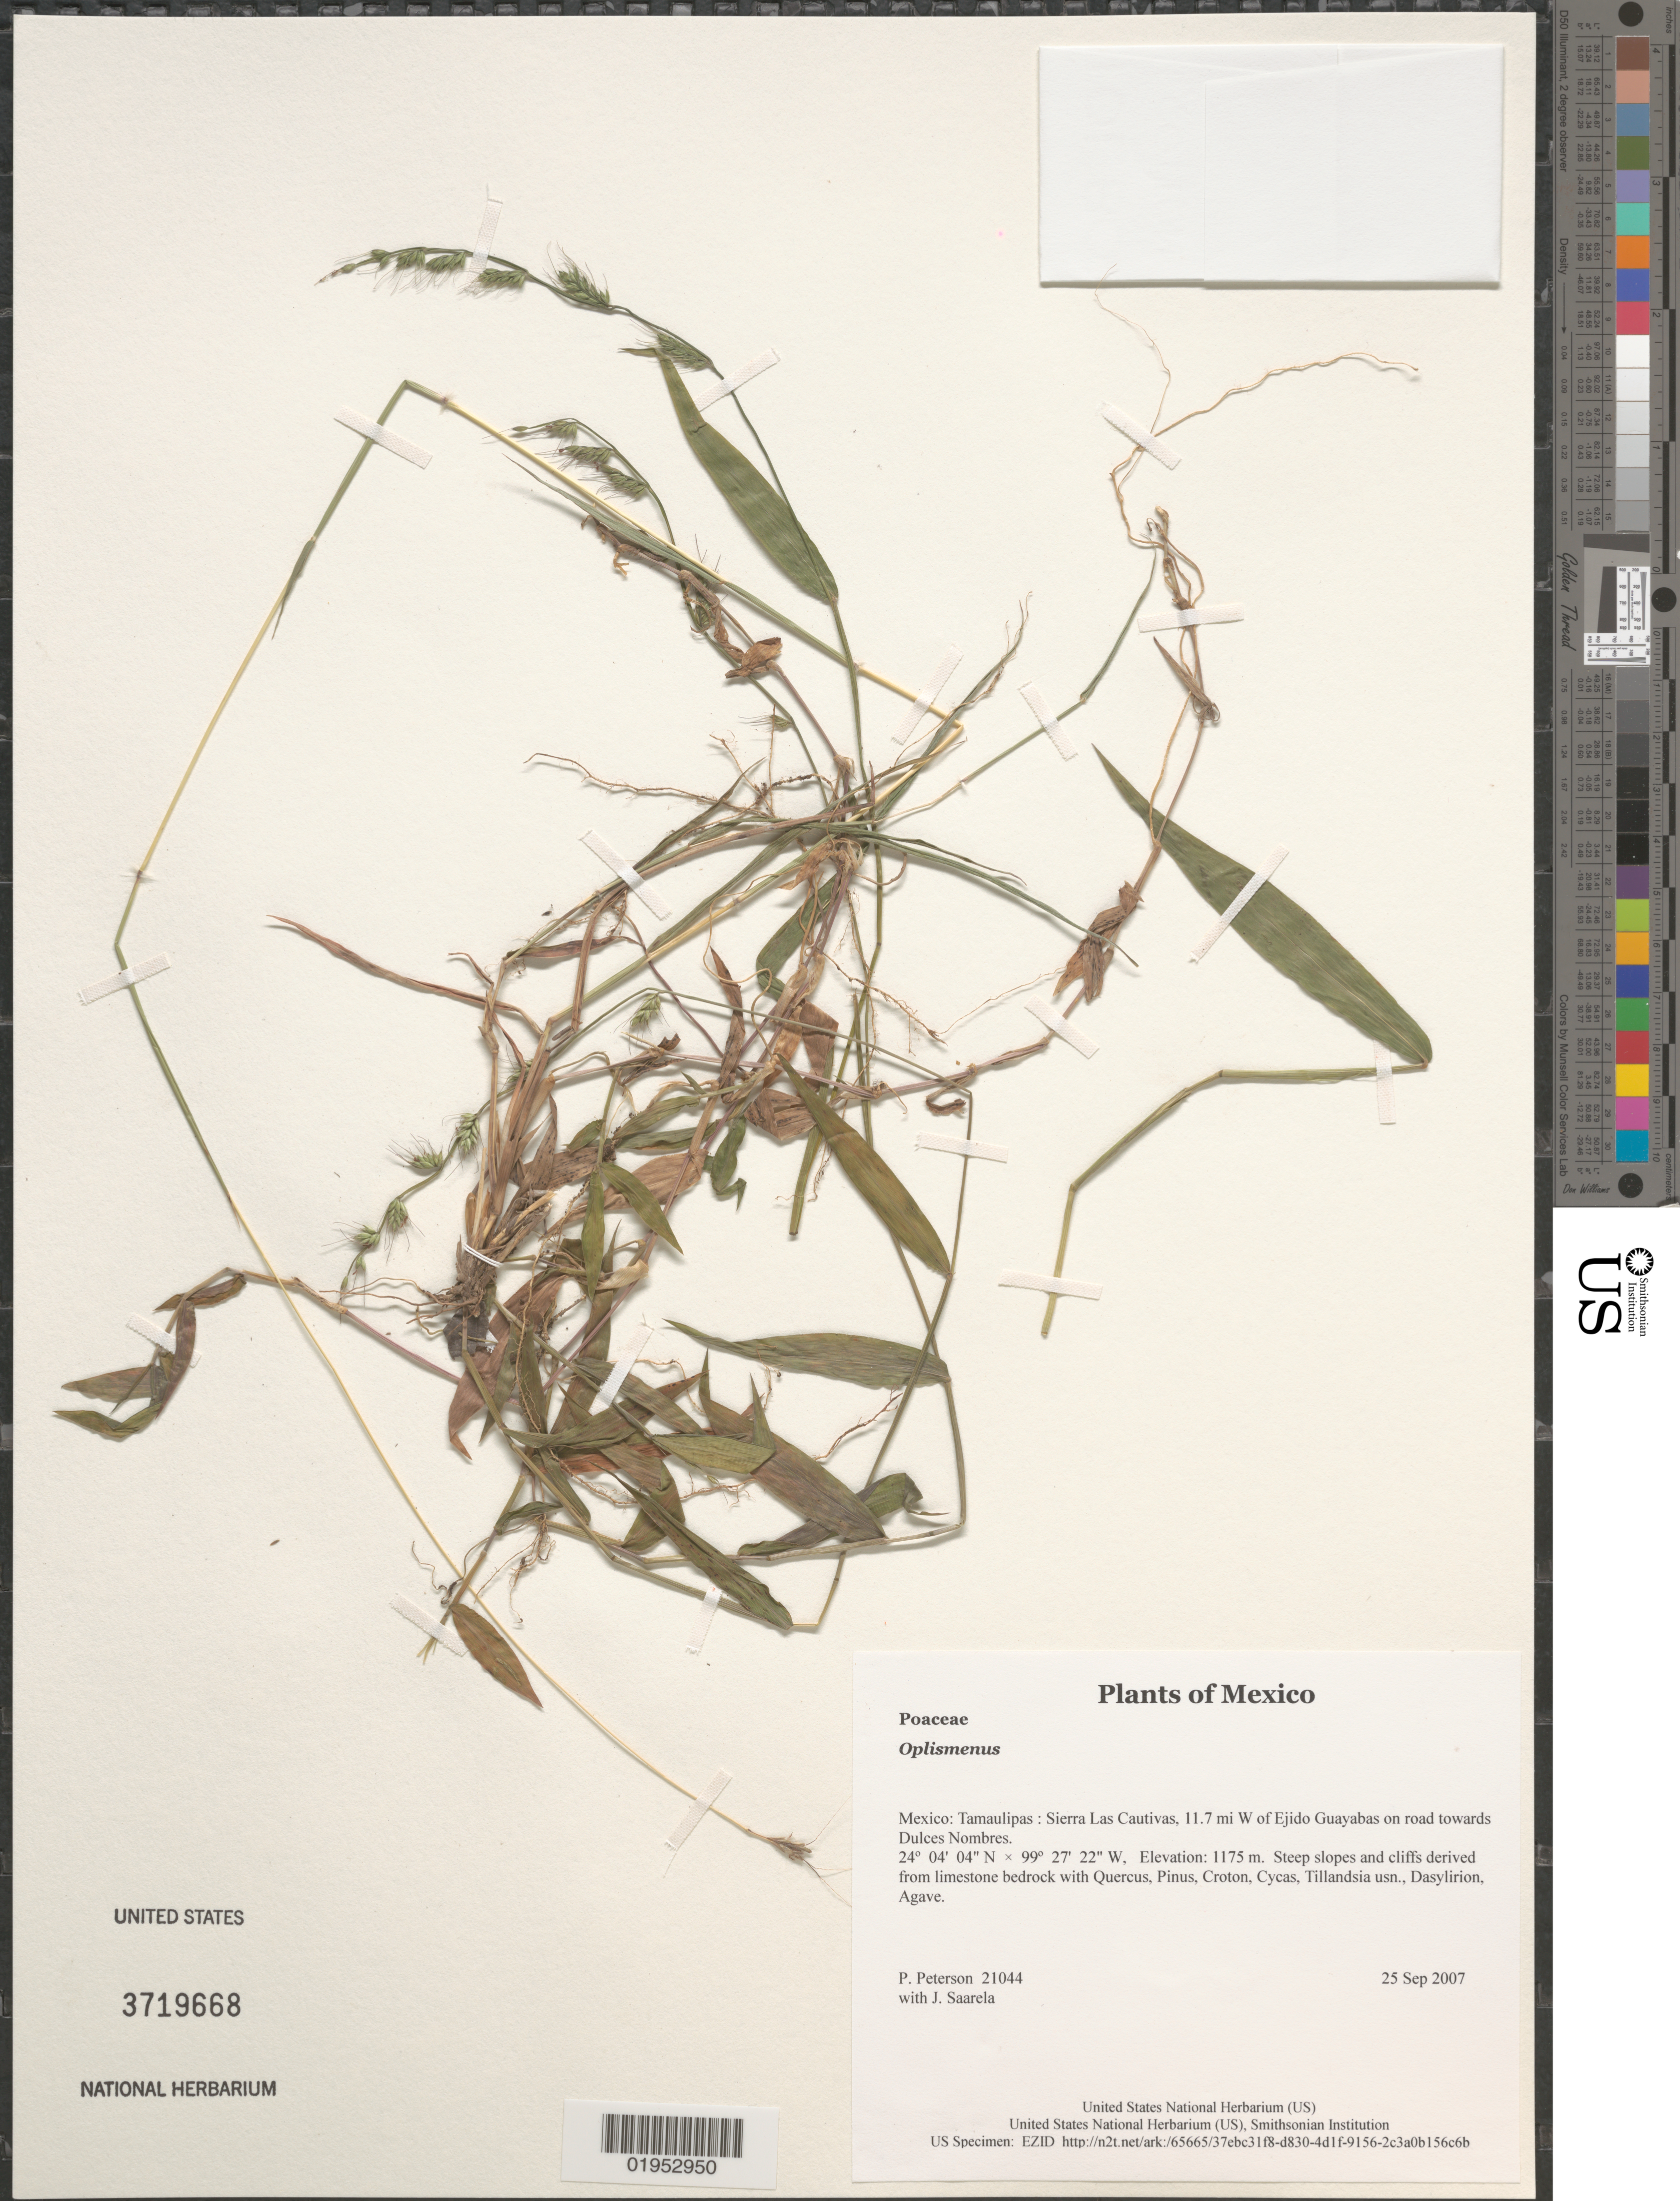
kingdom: Plantae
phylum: Tracheophyta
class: Liliopsida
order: Poales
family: Poaceae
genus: Oplismenus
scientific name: Oplismenus sp.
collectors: P. M. Peterson & J. Saarela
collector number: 21044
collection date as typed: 25 Sep 2007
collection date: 2007-09-25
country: Mexico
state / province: Tamaulipas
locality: Sierra Las Cautivas, 11.7 mi W of Ejido Guayabas on road towards Dulces Nombres.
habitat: Steep slopes and cliffs derived from limestone bedrock with Quercus, Pinus, Croton, Cycas, Tillandsia usn., Dasylirion, Agave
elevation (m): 1175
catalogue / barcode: US 3719668